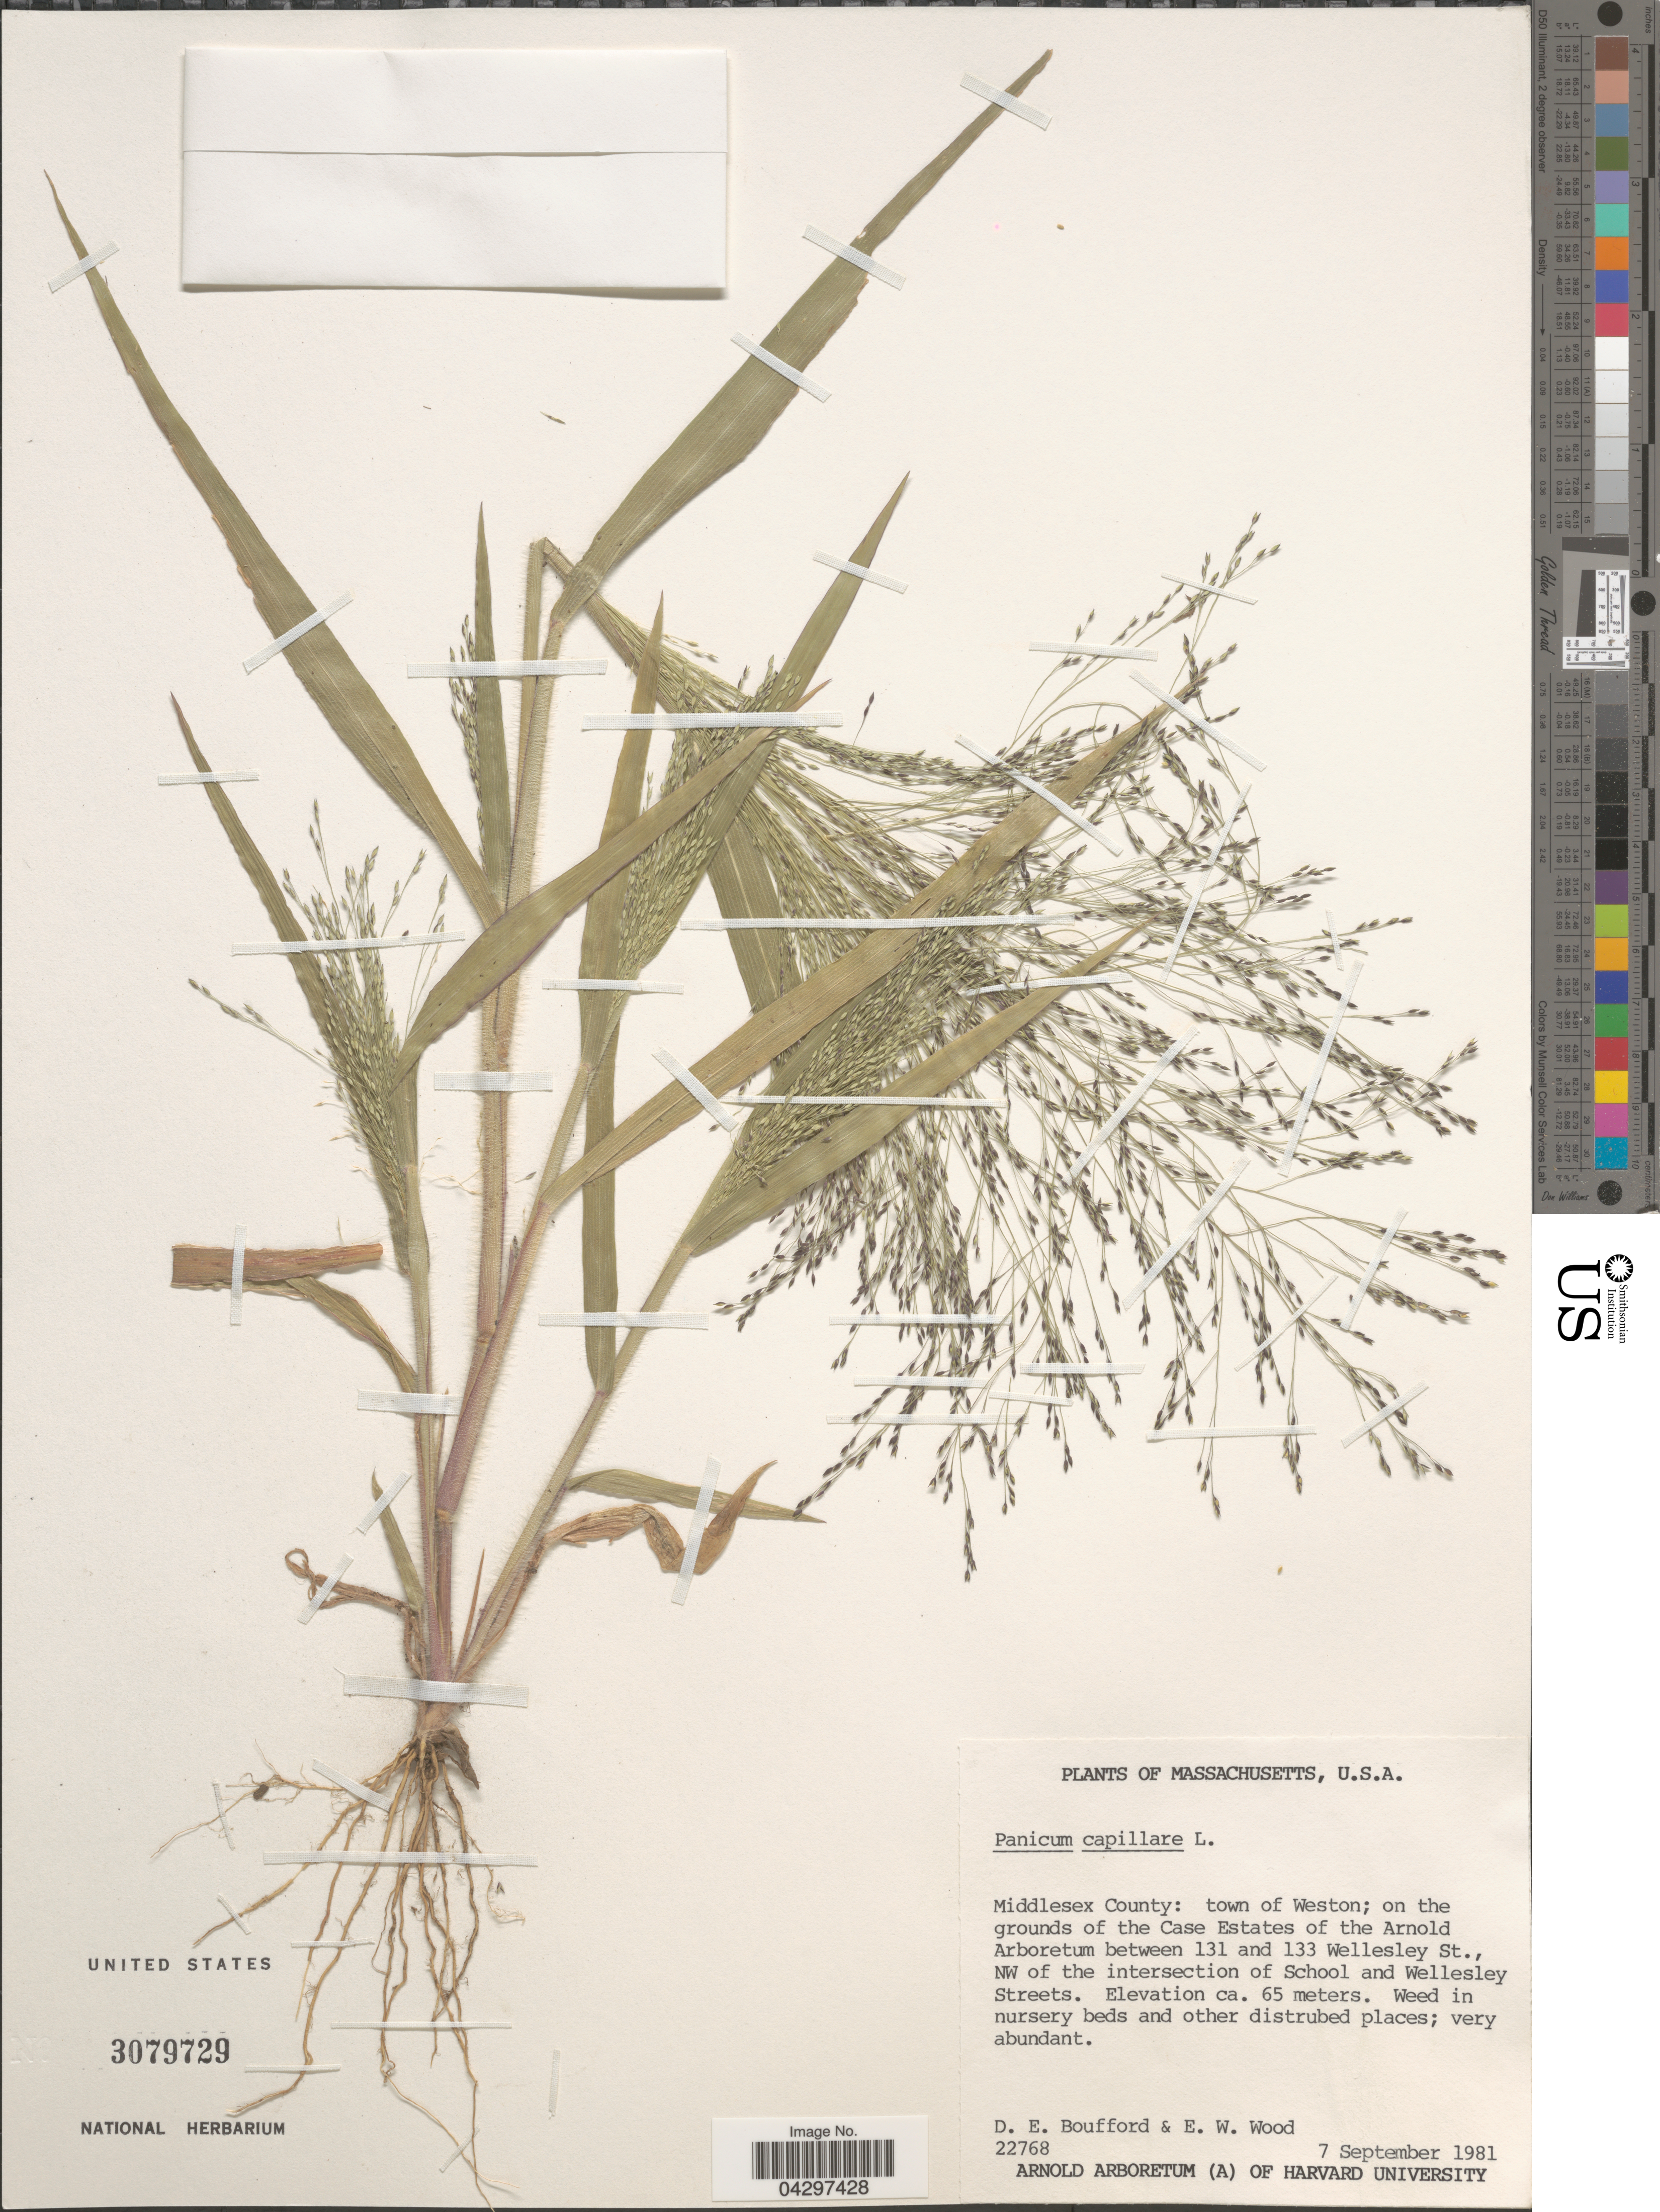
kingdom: Plantae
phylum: Tracheophyta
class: Liliopsida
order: Poales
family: Poaceae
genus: Panicum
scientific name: Panicum capillare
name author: L.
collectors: D. E. Boufford & E. Wood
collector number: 22768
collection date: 1981-09-07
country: United States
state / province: Massachusetts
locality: Middlesex County: town of Weston; on the grounds of the Case Estates of the Arnold Arboretum between 131 and 133 Wellesley St., NW of the intersection of School and Wellesley Streets.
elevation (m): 65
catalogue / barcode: US 3079729